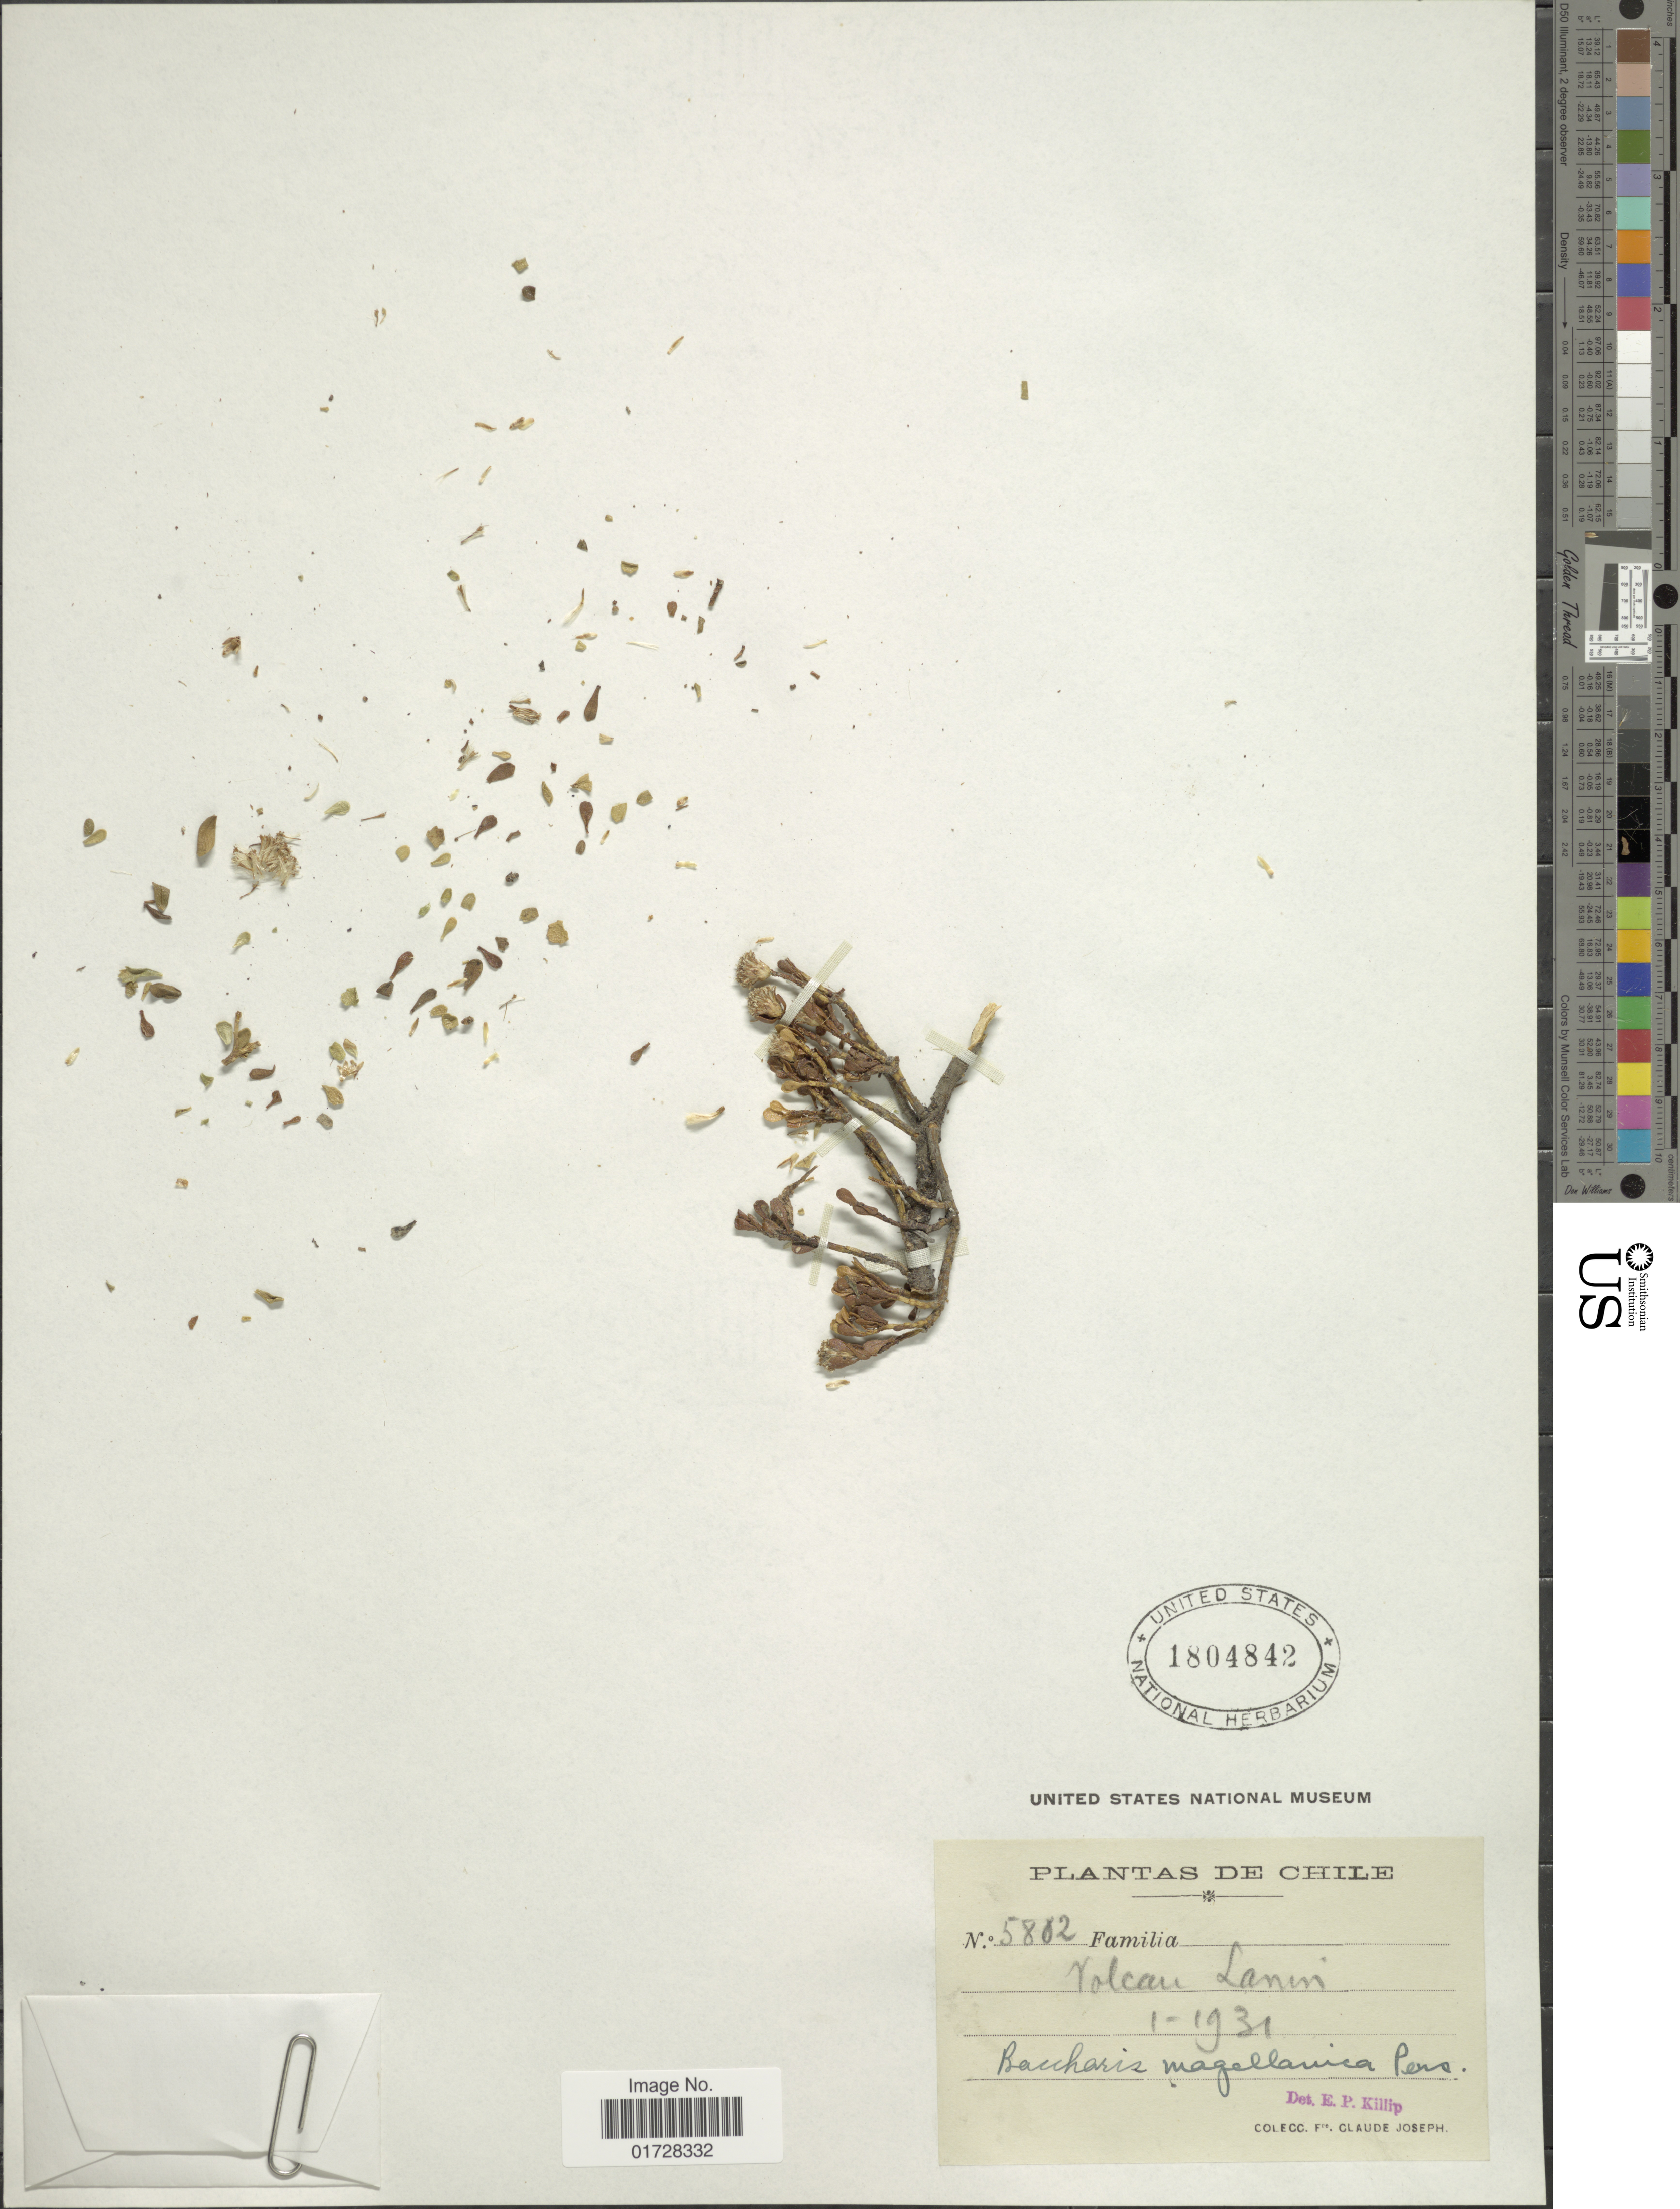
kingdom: Plantae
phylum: Tracheophyta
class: Magnoliopsida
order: Asterales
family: Asteraceae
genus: Baccharis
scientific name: Baccharis tricuneata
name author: (L. f.) Pers.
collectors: Bro. Claude-Joseph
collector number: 5882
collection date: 1931-01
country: Falkland Islands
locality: Volcan Lanin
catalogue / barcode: US 1804842